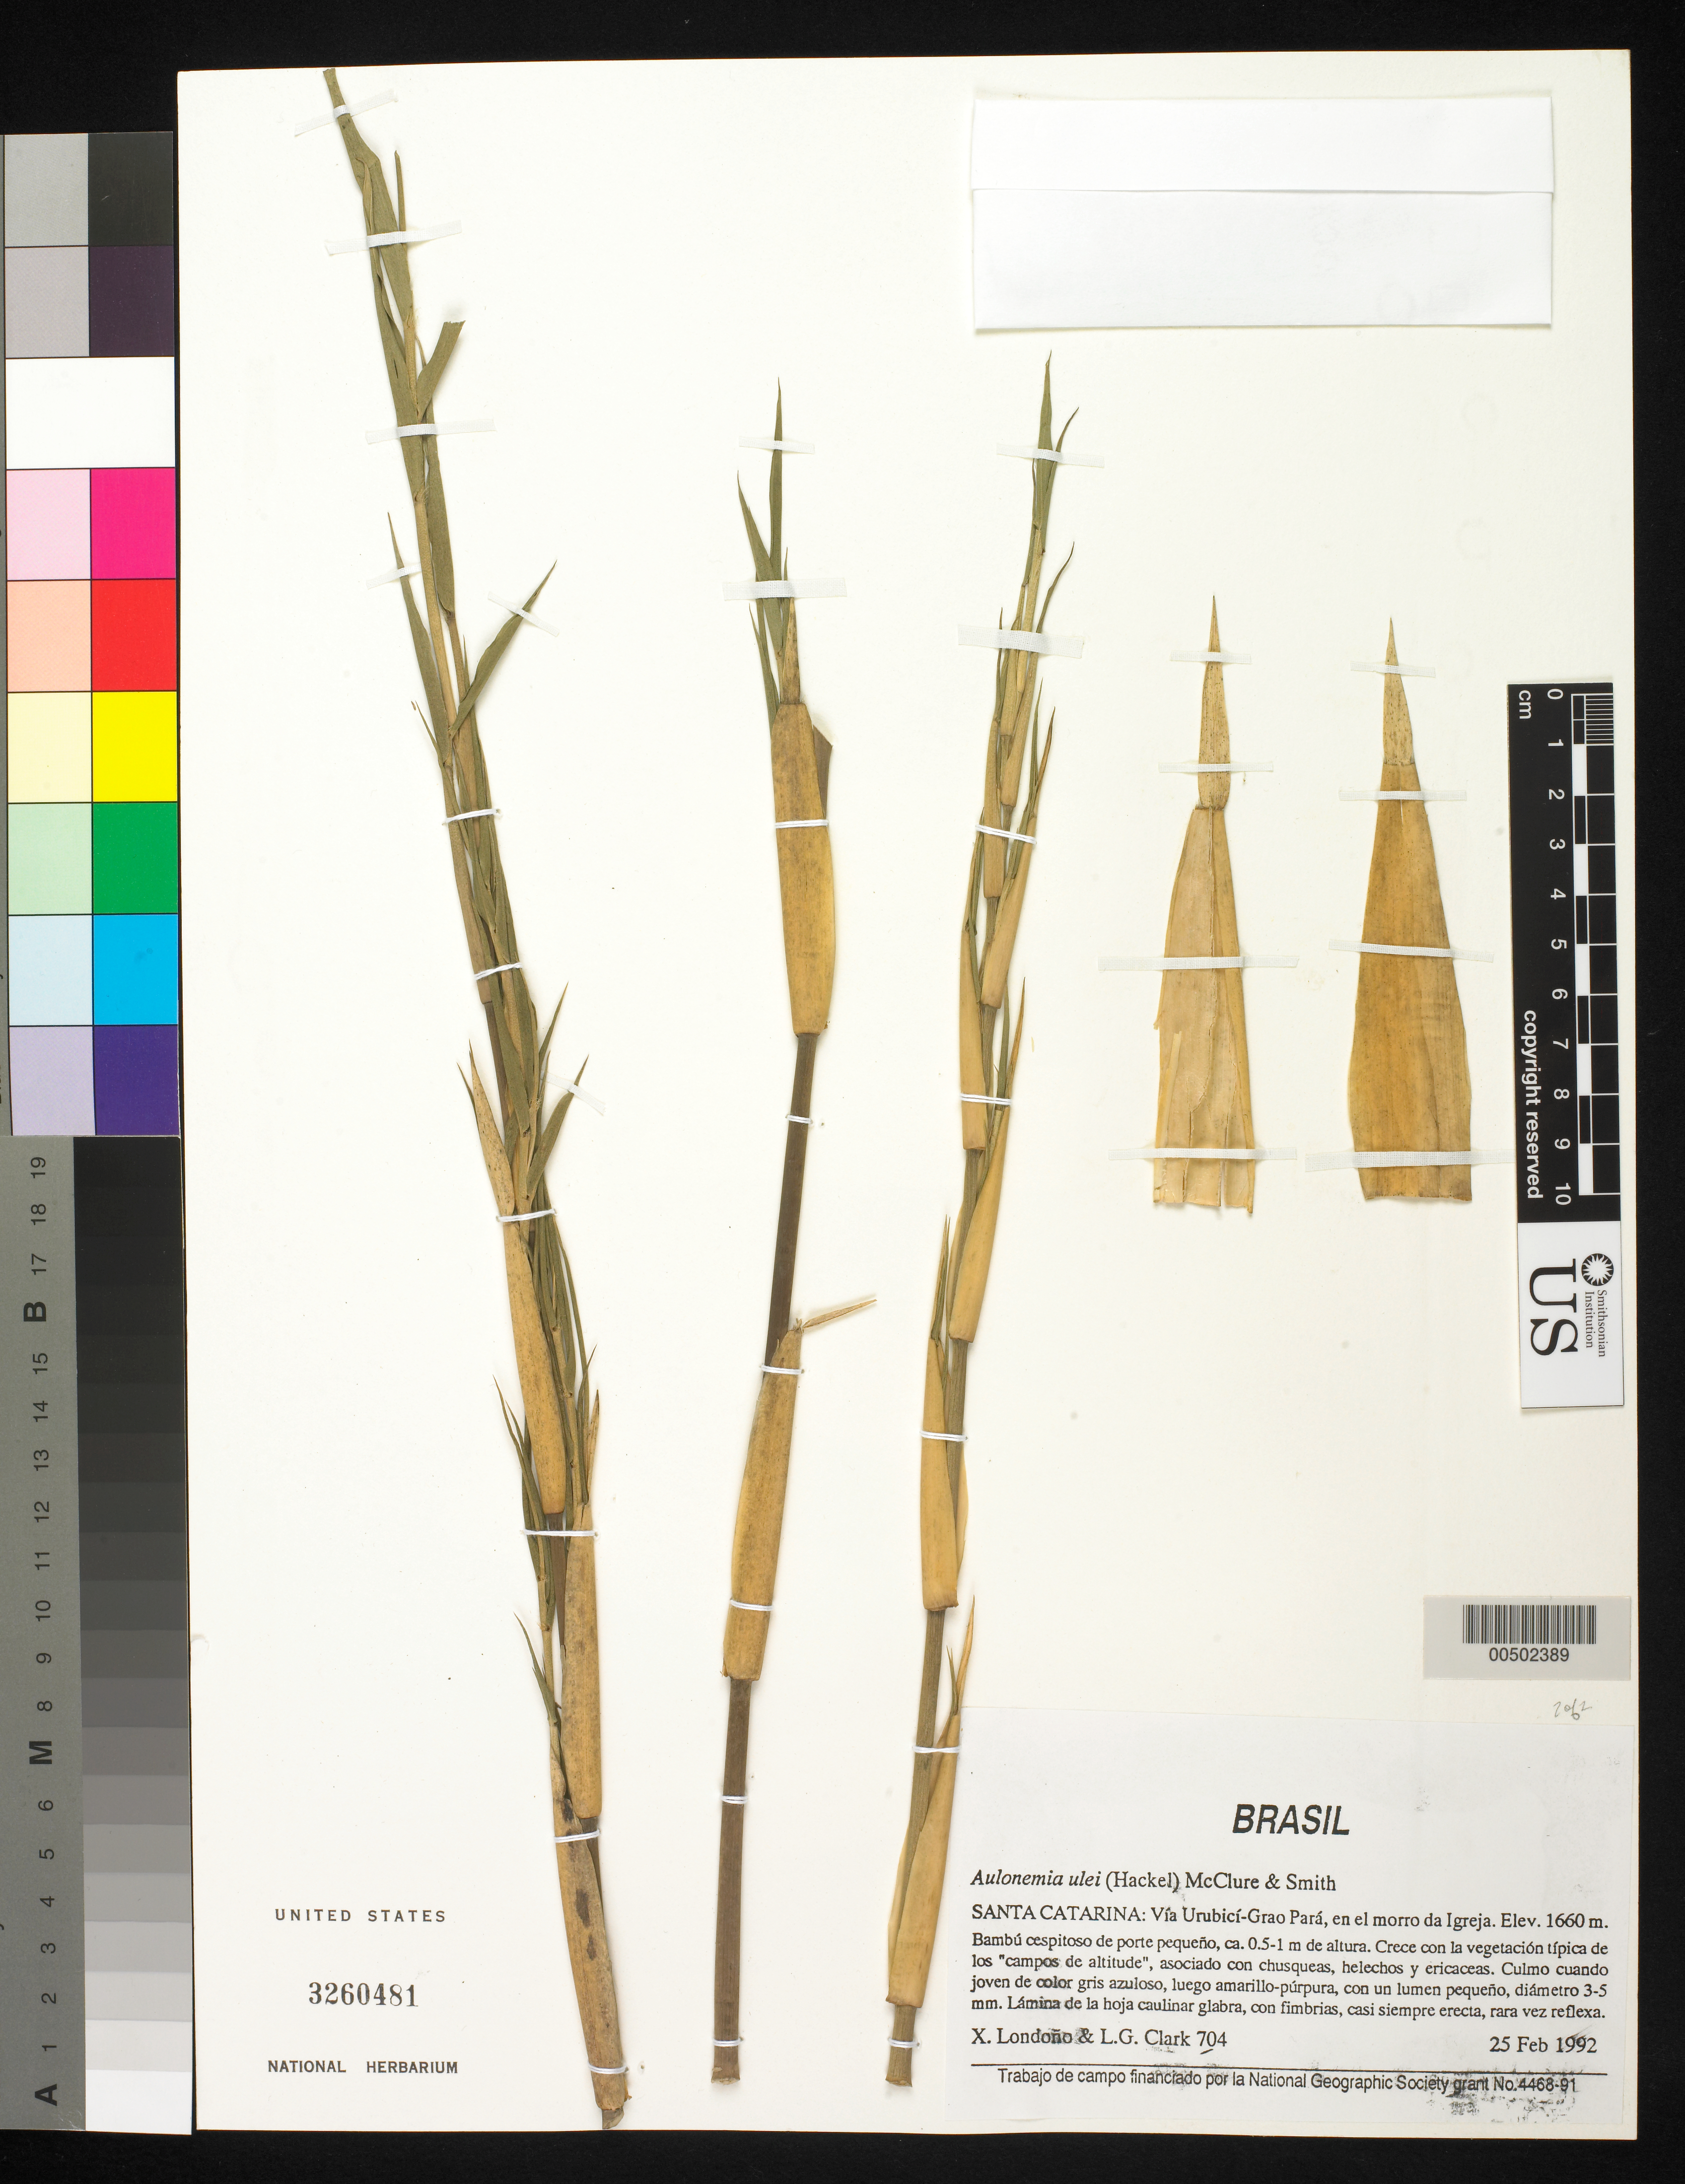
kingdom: Plantae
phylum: Tracheophyta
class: Liliopsida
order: Poales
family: Poaceae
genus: Cambajuva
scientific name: Cambajuva ulei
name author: (Hack.) P.L. Viana & et al.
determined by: Judziewicz, E. J.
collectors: X. Londoño & L. G. Clark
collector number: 704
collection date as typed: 25 Feb 1992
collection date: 1992-02-25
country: Brazil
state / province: Santa Catarina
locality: Via urubici - grao para, en el morro da igreja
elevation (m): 1660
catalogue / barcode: US 3260481